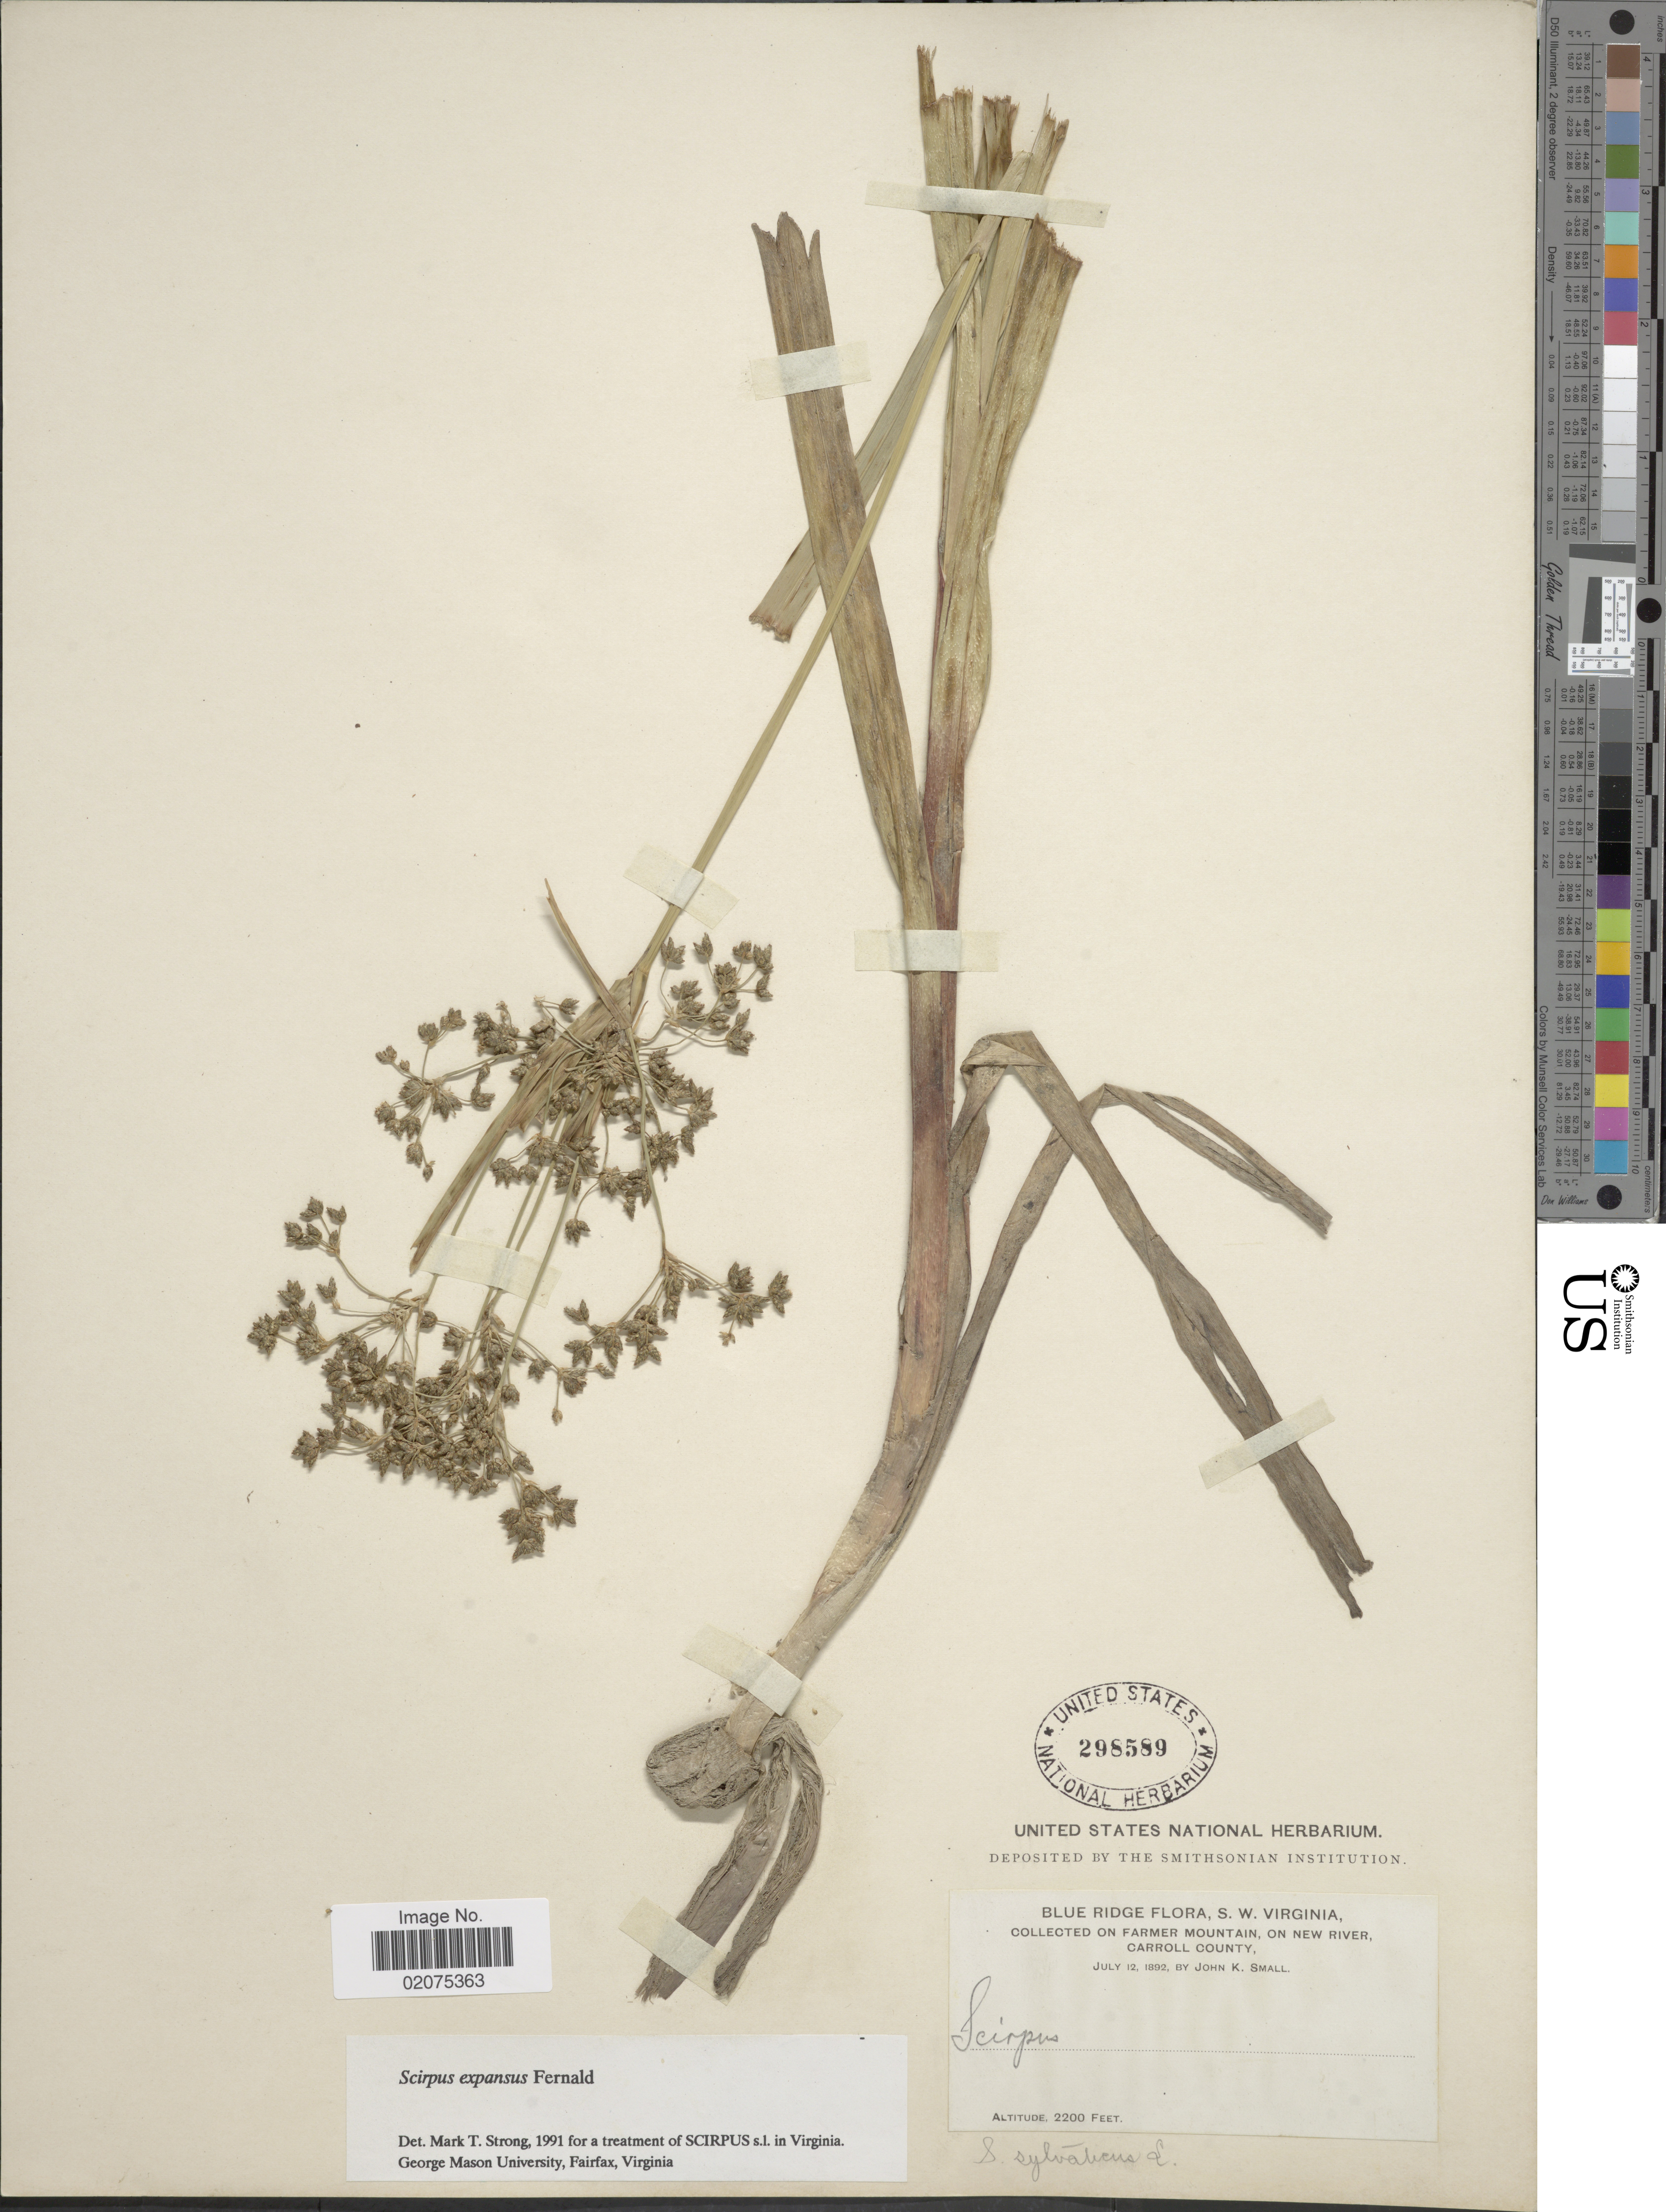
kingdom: Plantae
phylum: Tracheophyta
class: Liliopsida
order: Poales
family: Cyperaceae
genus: Scirpus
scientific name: Scirpus expansus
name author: Fernald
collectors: J. K. Small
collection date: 1892-07-12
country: United States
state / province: Virginia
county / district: Carroll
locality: Blue Ridge, S.W. Virginia, Farmer Mountain, on new river, Carroll County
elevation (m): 671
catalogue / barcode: US 298589